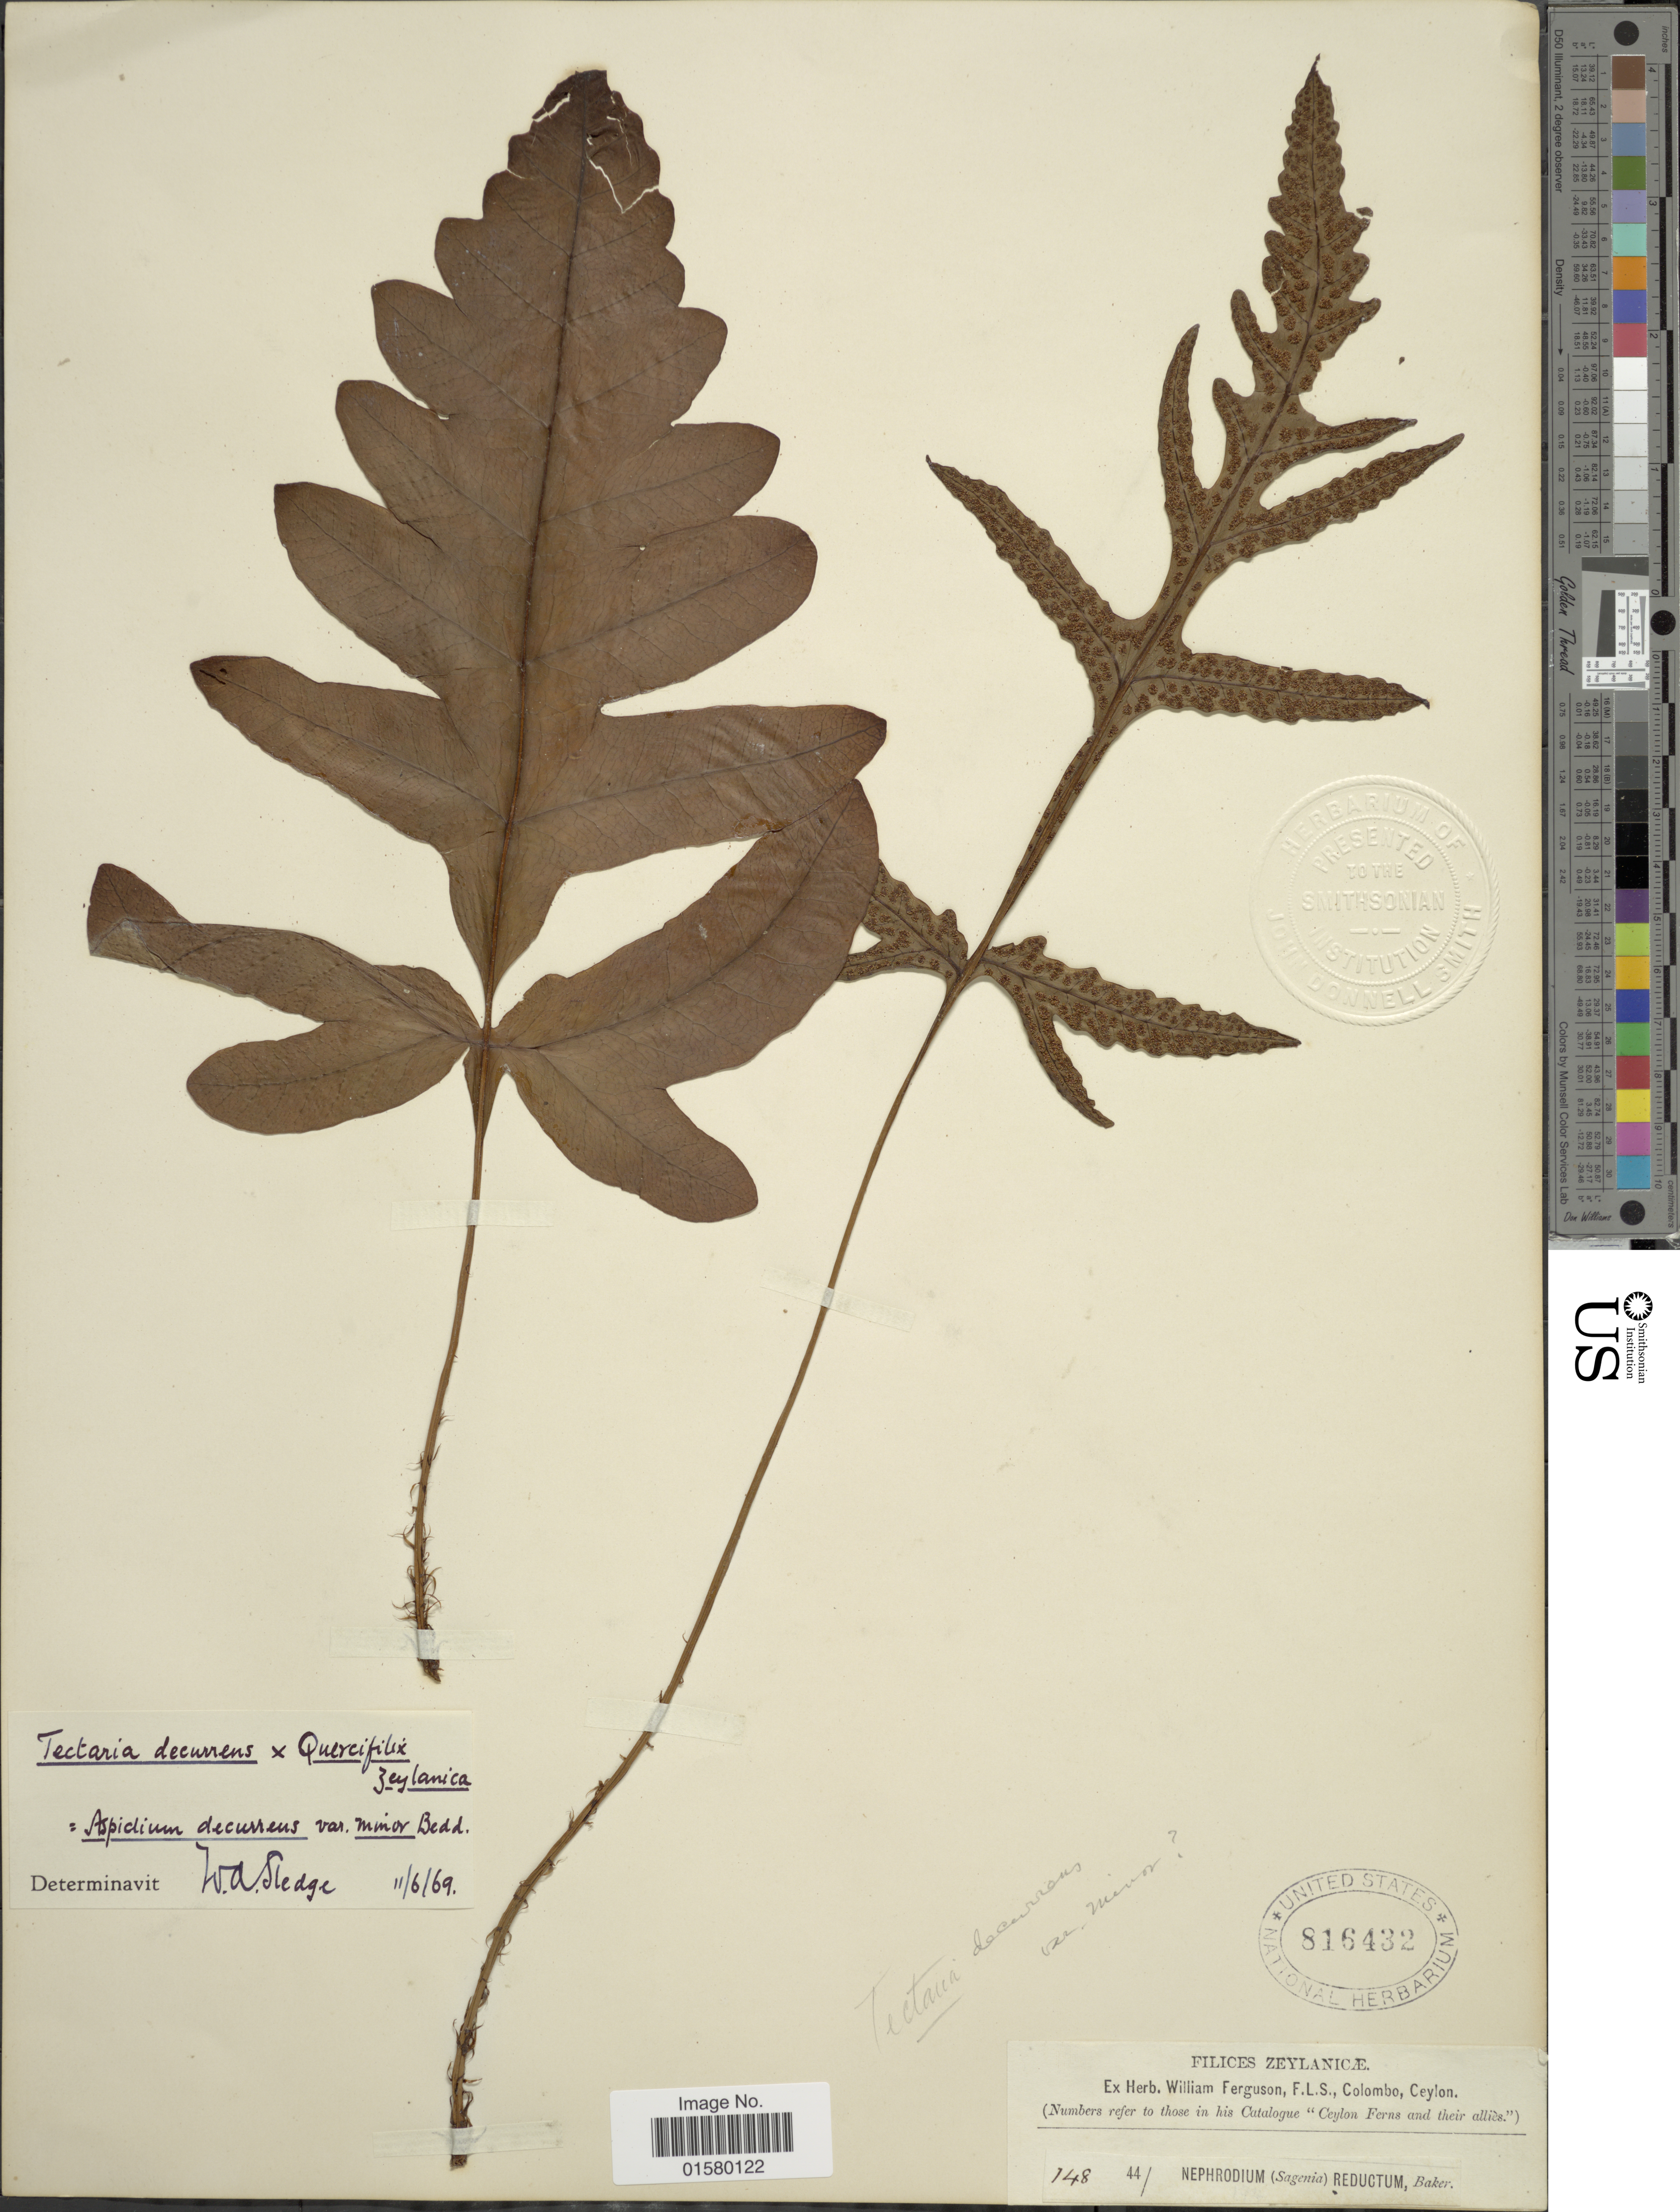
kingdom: Plantae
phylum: Tracheophyta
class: Polypodiopsida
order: Polypodiales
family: Tectariaceae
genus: Tectaria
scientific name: Tectaria decurrens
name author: (Presel.) Copel. in Elmer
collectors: ex herb. W. Ferguson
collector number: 148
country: Sri Lanka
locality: Zeylanicae, Colombo, Ceylon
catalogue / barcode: US 816432